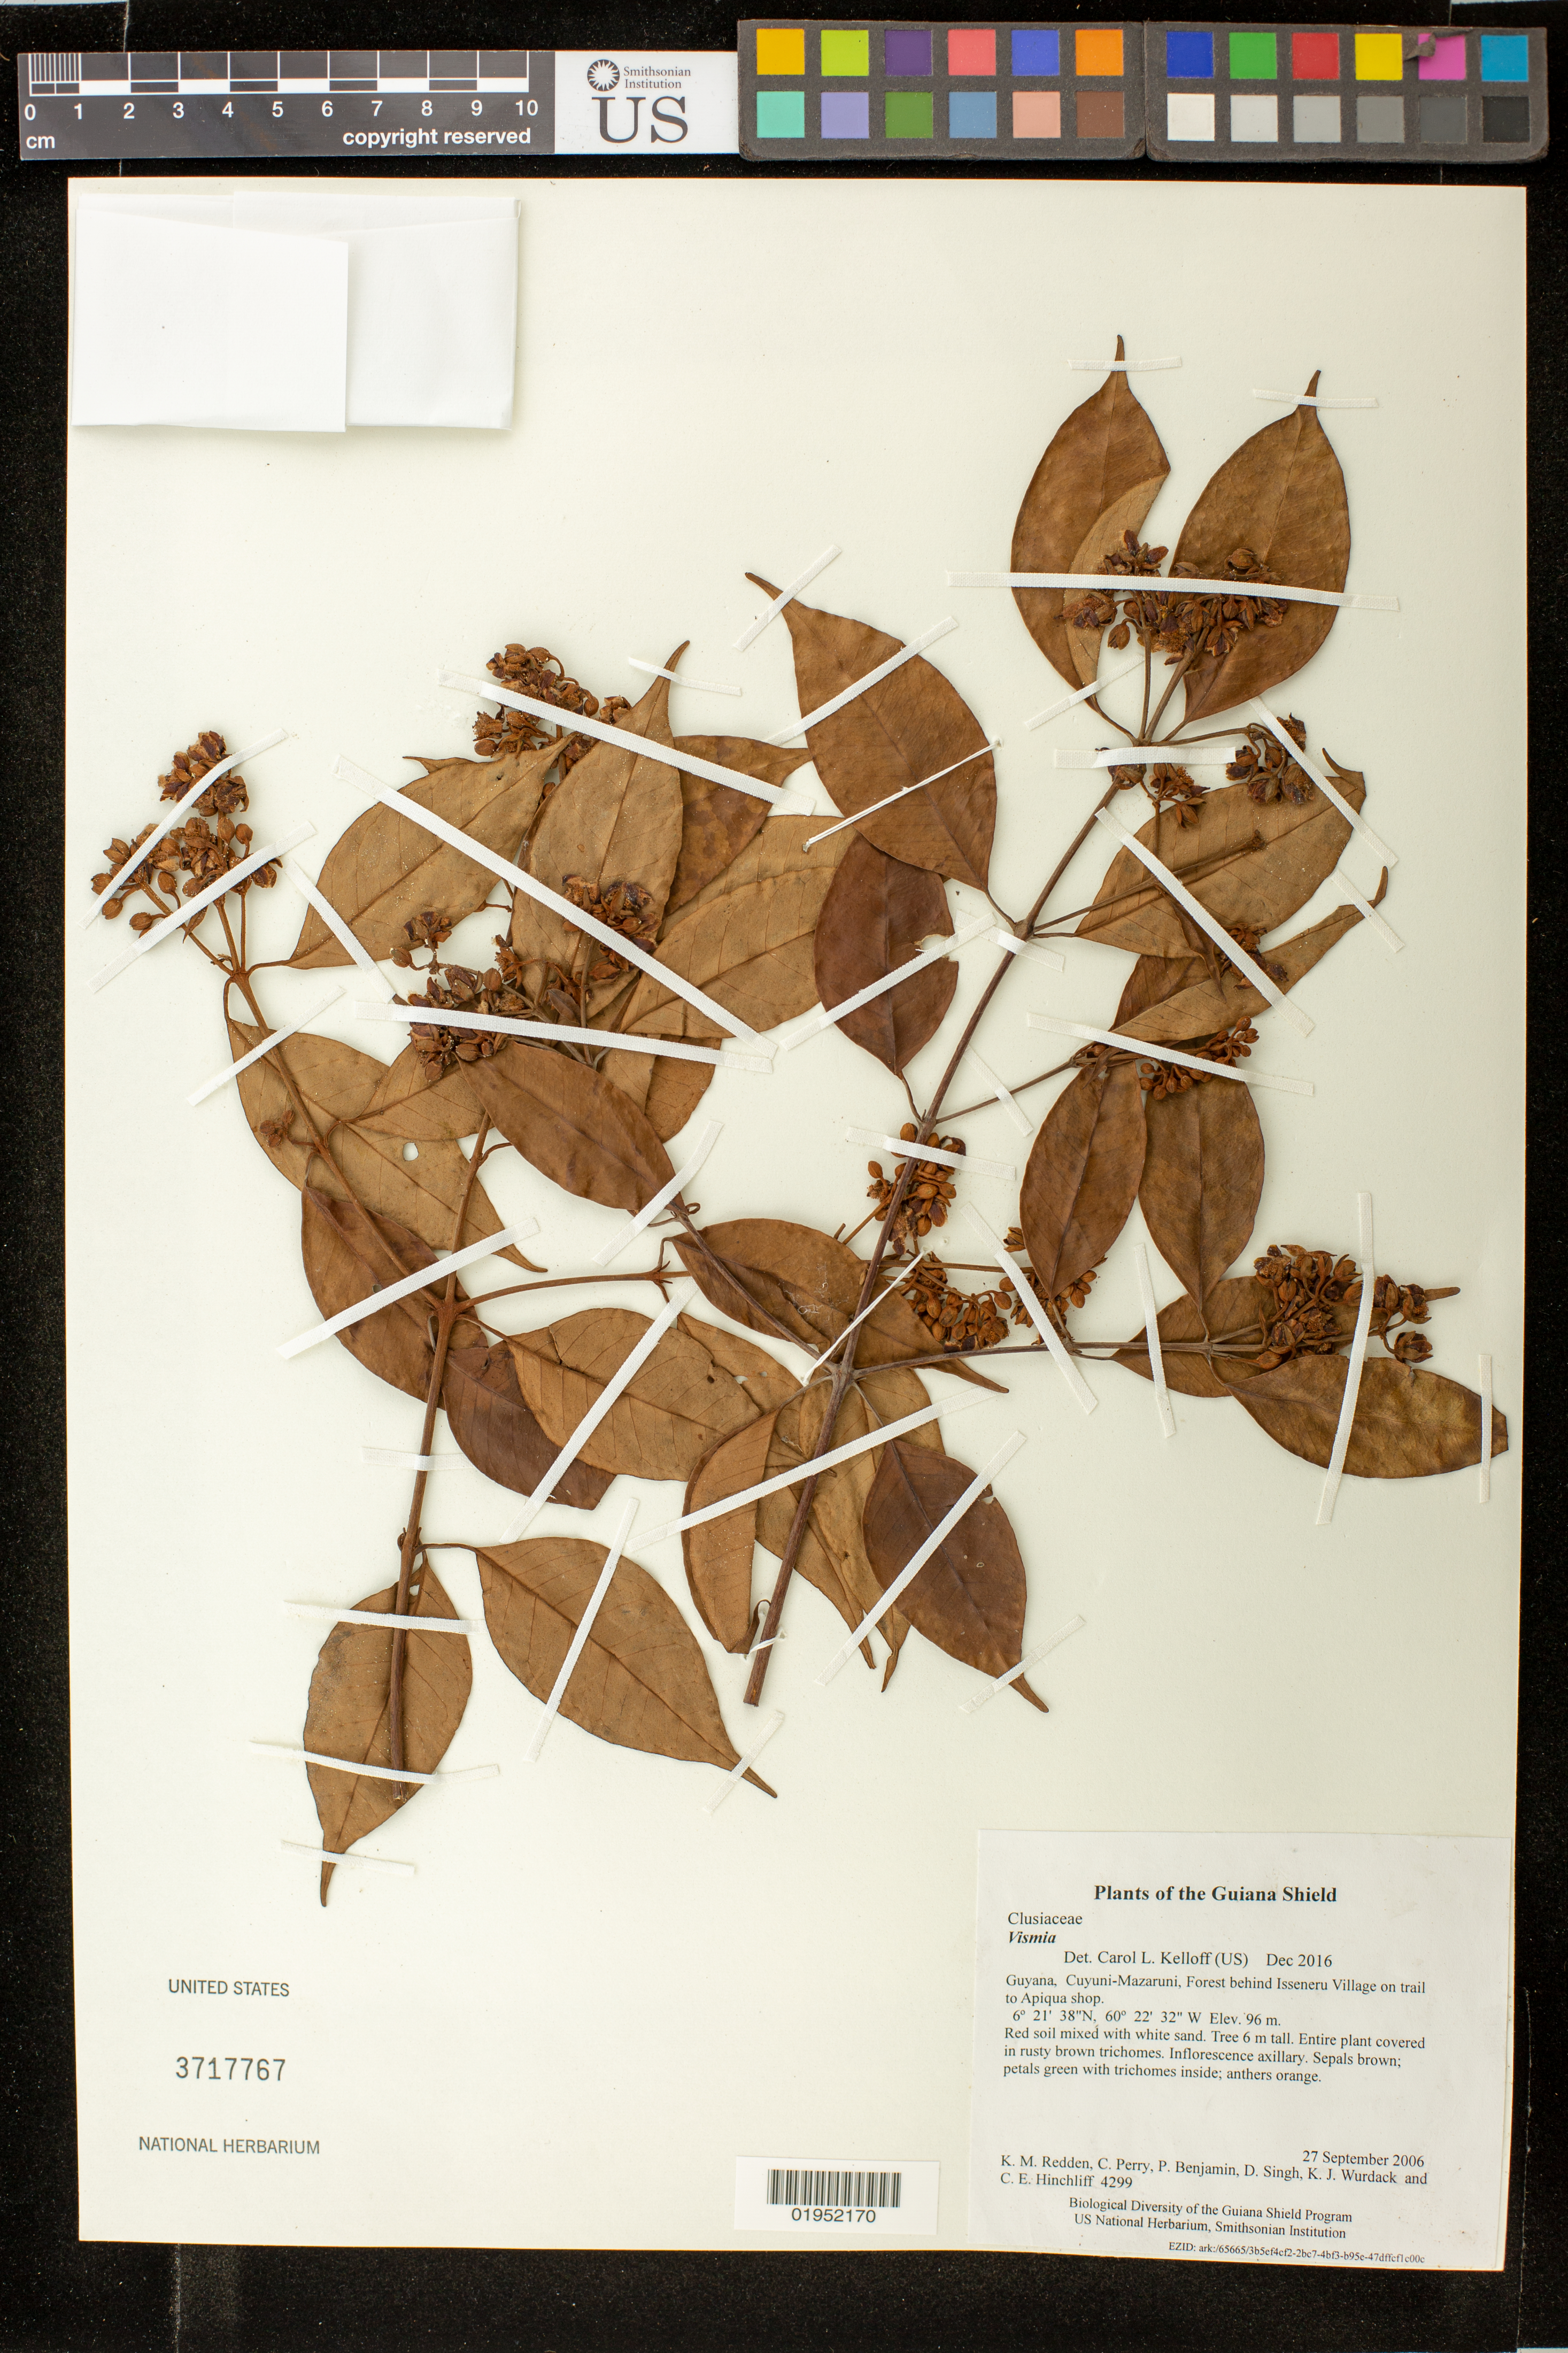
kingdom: Plantae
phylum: Tracheophyta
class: Magnoliopsida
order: Malpighiales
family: Hypericaceae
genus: Vismia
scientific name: Vismia sp.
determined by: Kelloff, Carol L., (US), Smithsonian Institution - National Museum of Natural History (UNITED STATES)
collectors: K. M. Redden, C. Perry, P. Benjamin, D. Singh, K. Wurdack & C. E. Hinchliff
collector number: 4299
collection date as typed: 27 September 2006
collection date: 2006-09-27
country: Guyana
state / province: Cuyuni-Mazaruni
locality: Forest behind Isseneru Village on trail to Apiqua shop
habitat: Red soil mixed with white sand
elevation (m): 96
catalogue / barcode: US 3717767